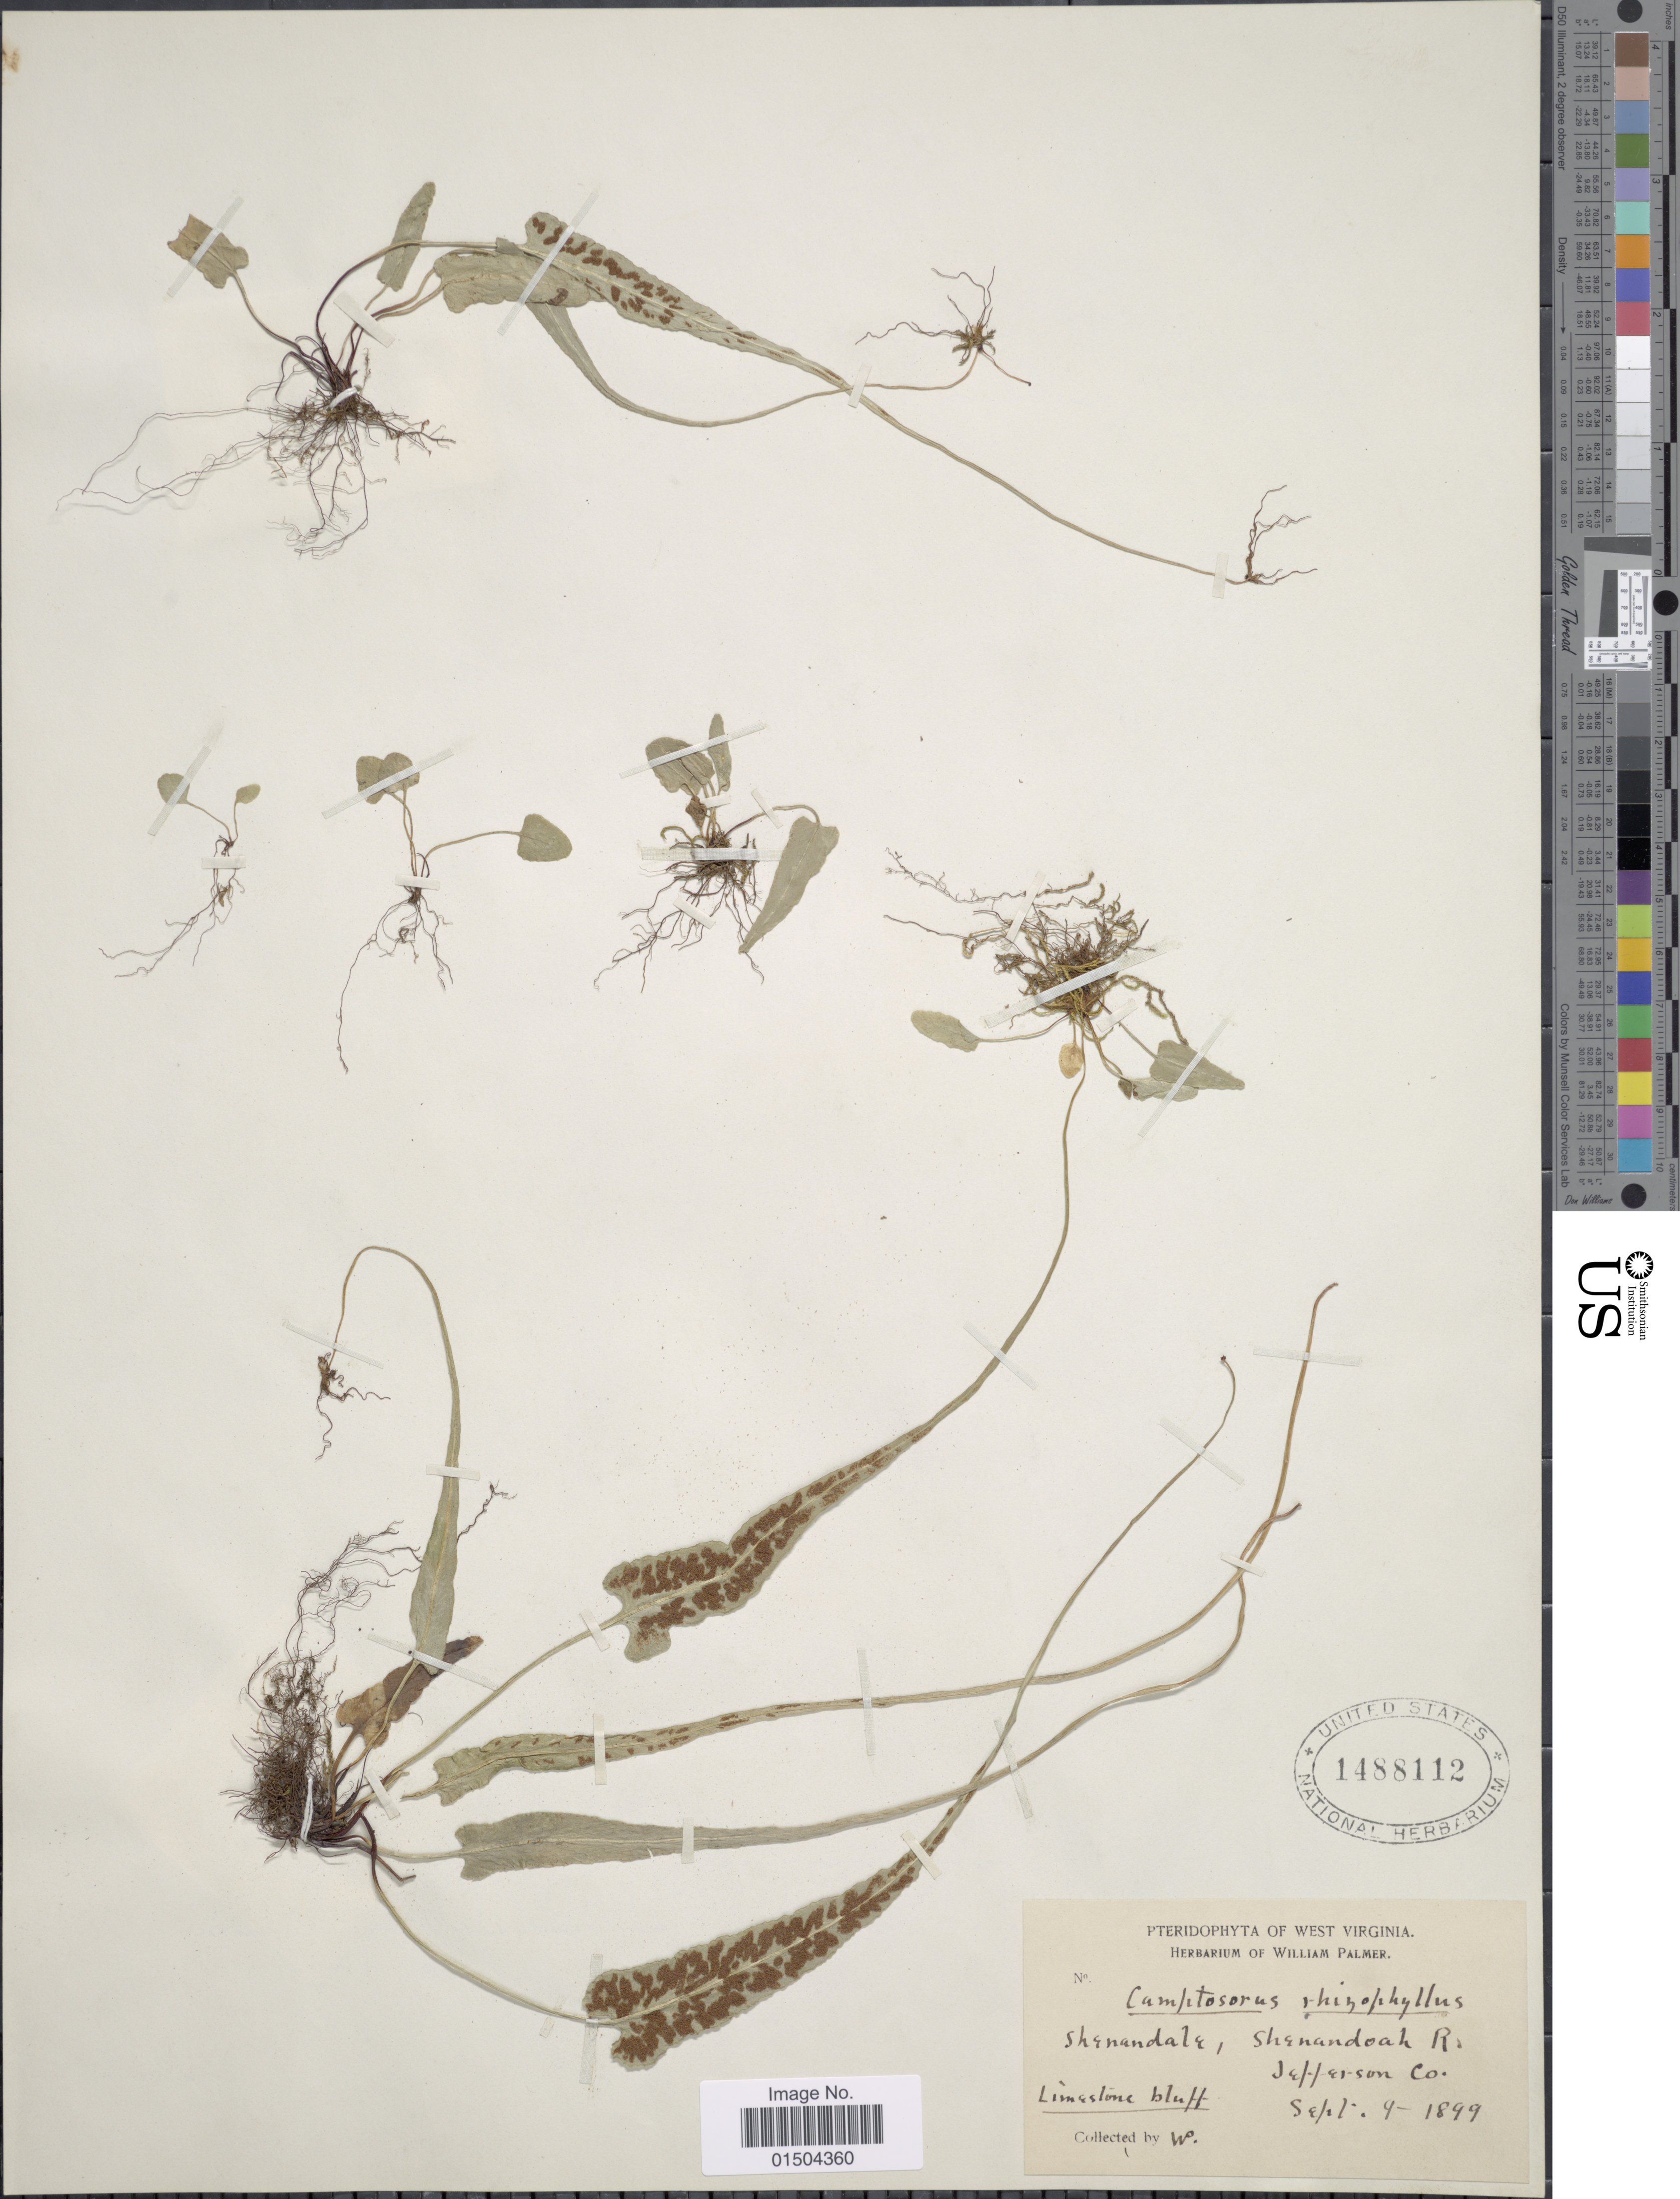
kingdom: Plantae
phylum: Tracheophyta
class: Polypodiopsida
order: Polypodiales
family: Aspleniaceae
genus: Asplenium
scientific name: Asplenium rhizophyllum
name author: L.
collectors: W. Palmer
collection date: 1899-09-09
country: United States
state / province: West Virginia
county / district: Jefferson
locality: Shannondale, Shenandoah R. Jefferson Co.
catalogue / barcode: US 1488112